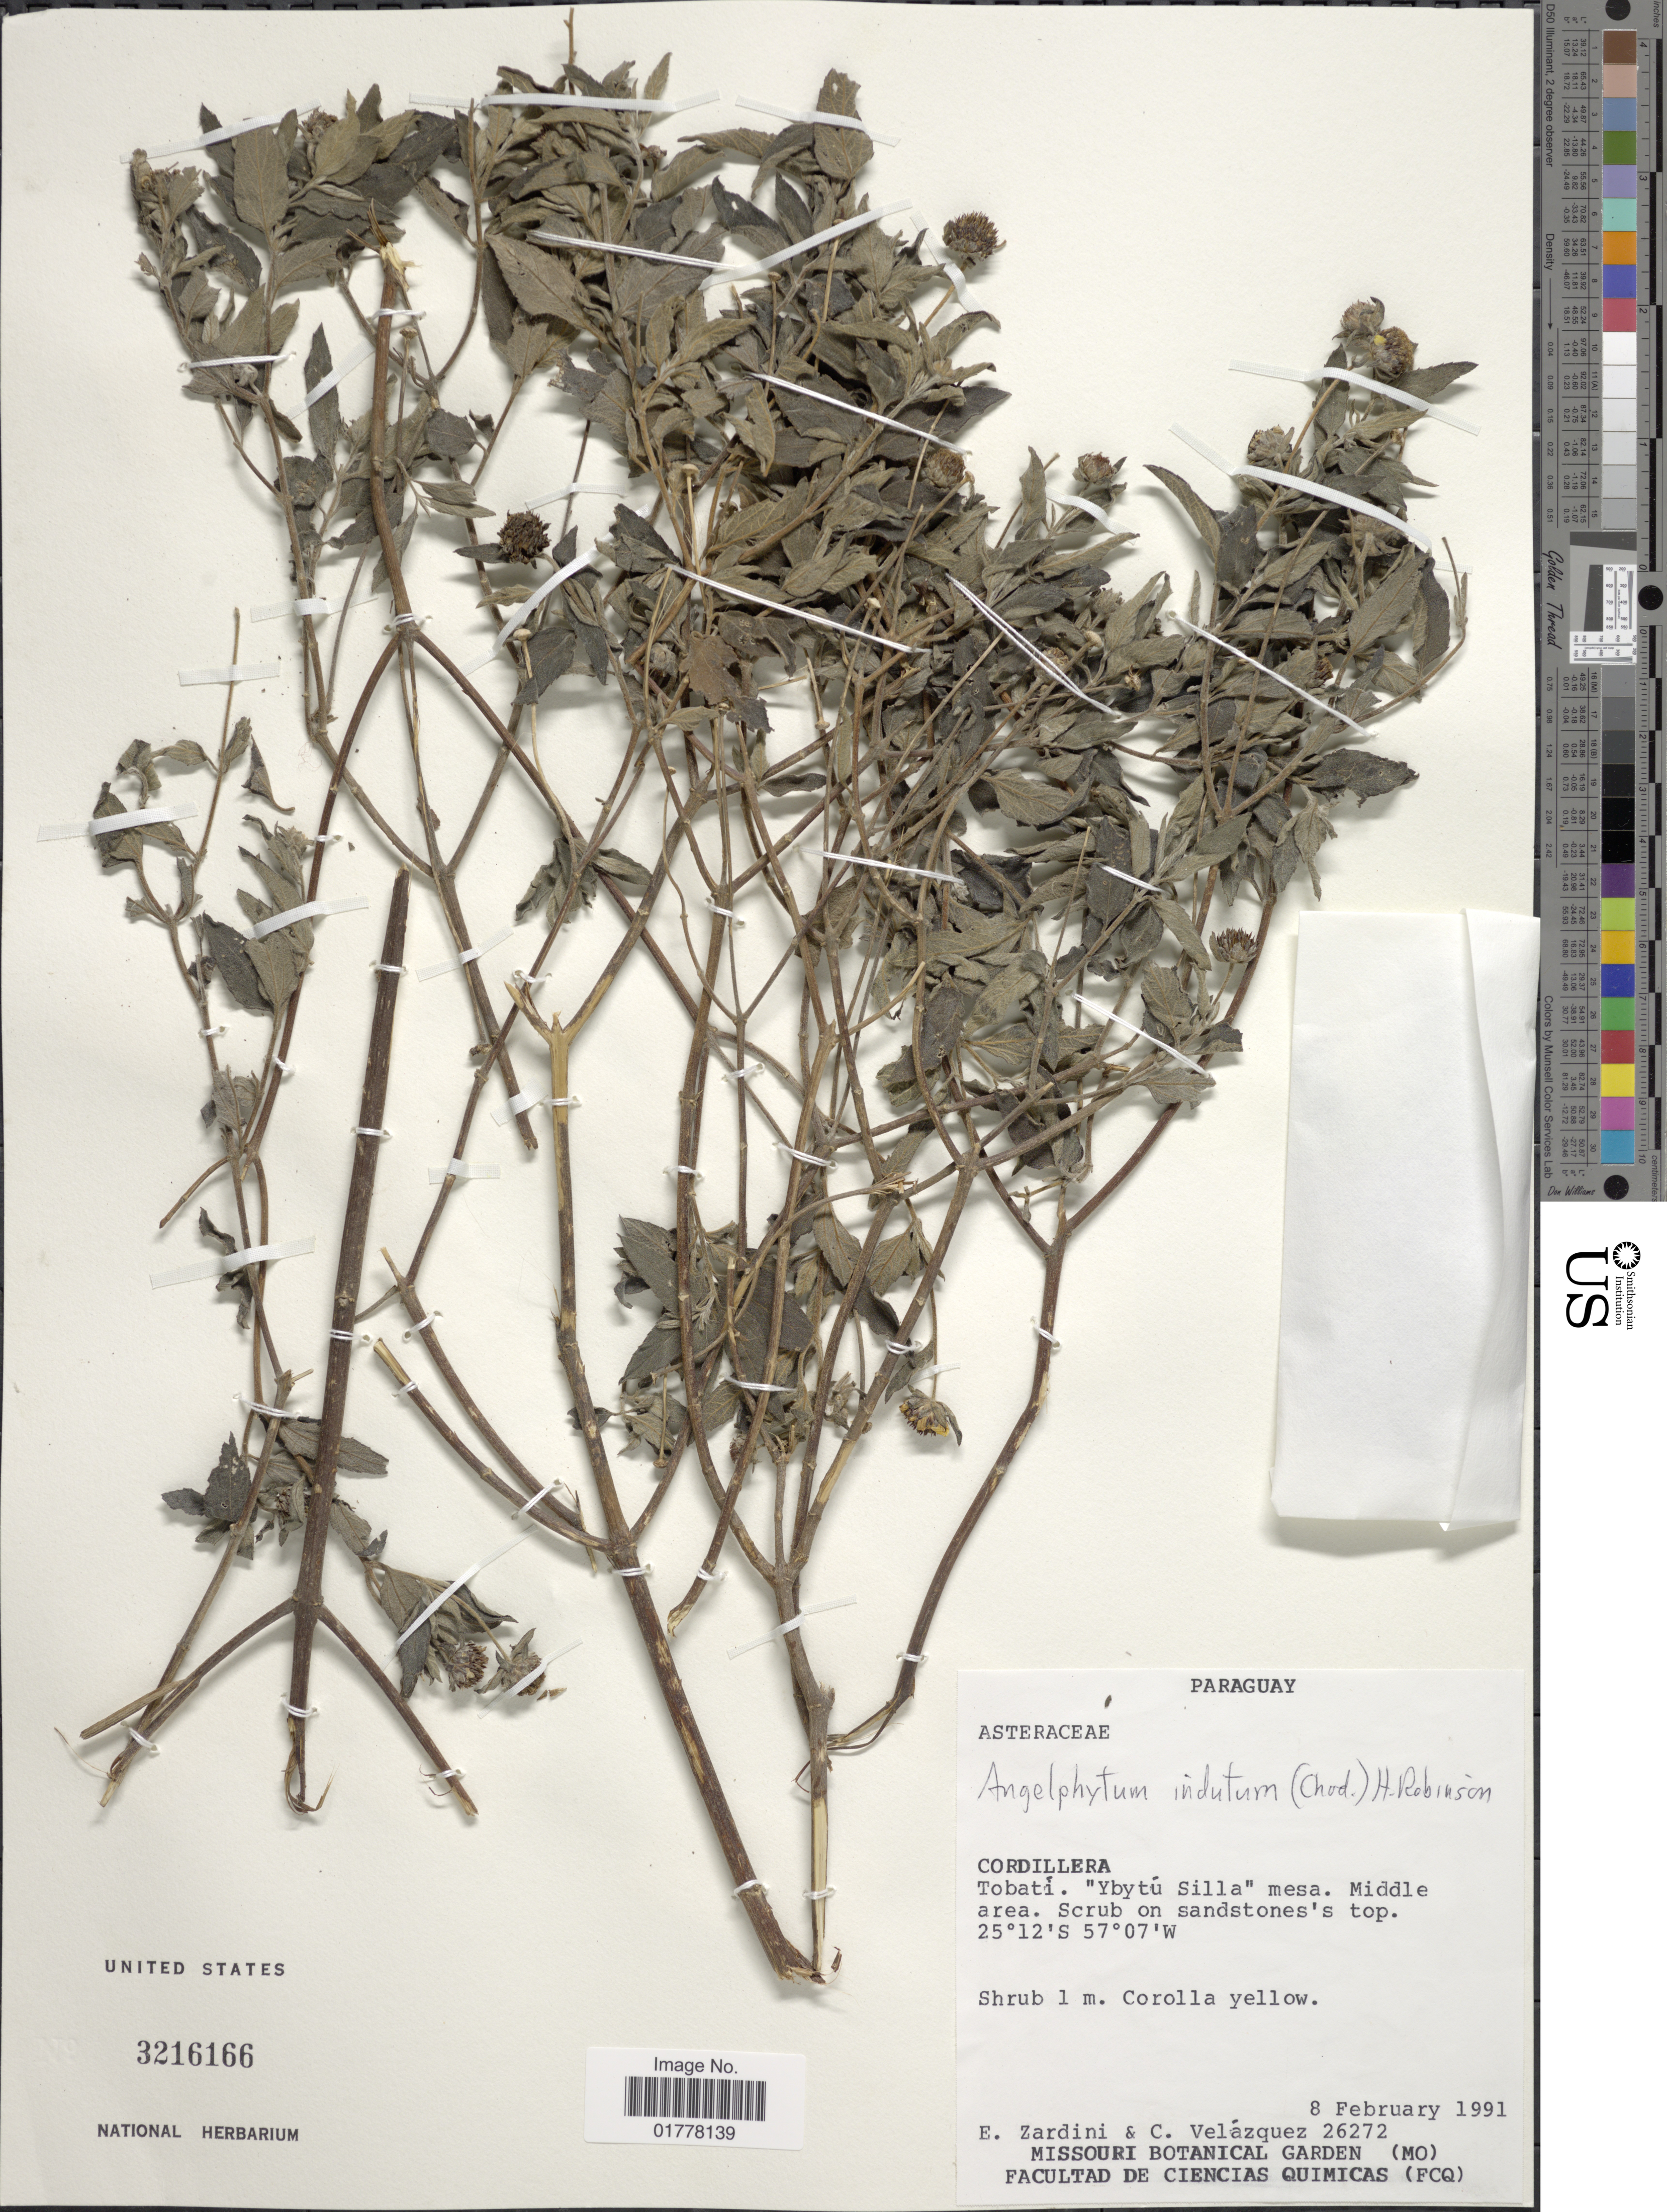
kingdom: Plantae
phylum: Tracheophyta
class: Magnoliopsida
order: Asterales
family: Asteraceae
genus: Angelphytum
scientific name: Angelphytum indutum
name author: (Chodat) H. Rob.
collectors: E. M. Zardini & C. Velázquez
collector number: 26272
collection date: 1991-02-08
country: Paraguay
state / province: Cordillera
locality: Cordillera. Tobatí. "Ybytú Silla" mesa. Middle area. Scrub on sandstones's top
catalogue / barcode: US 3216166